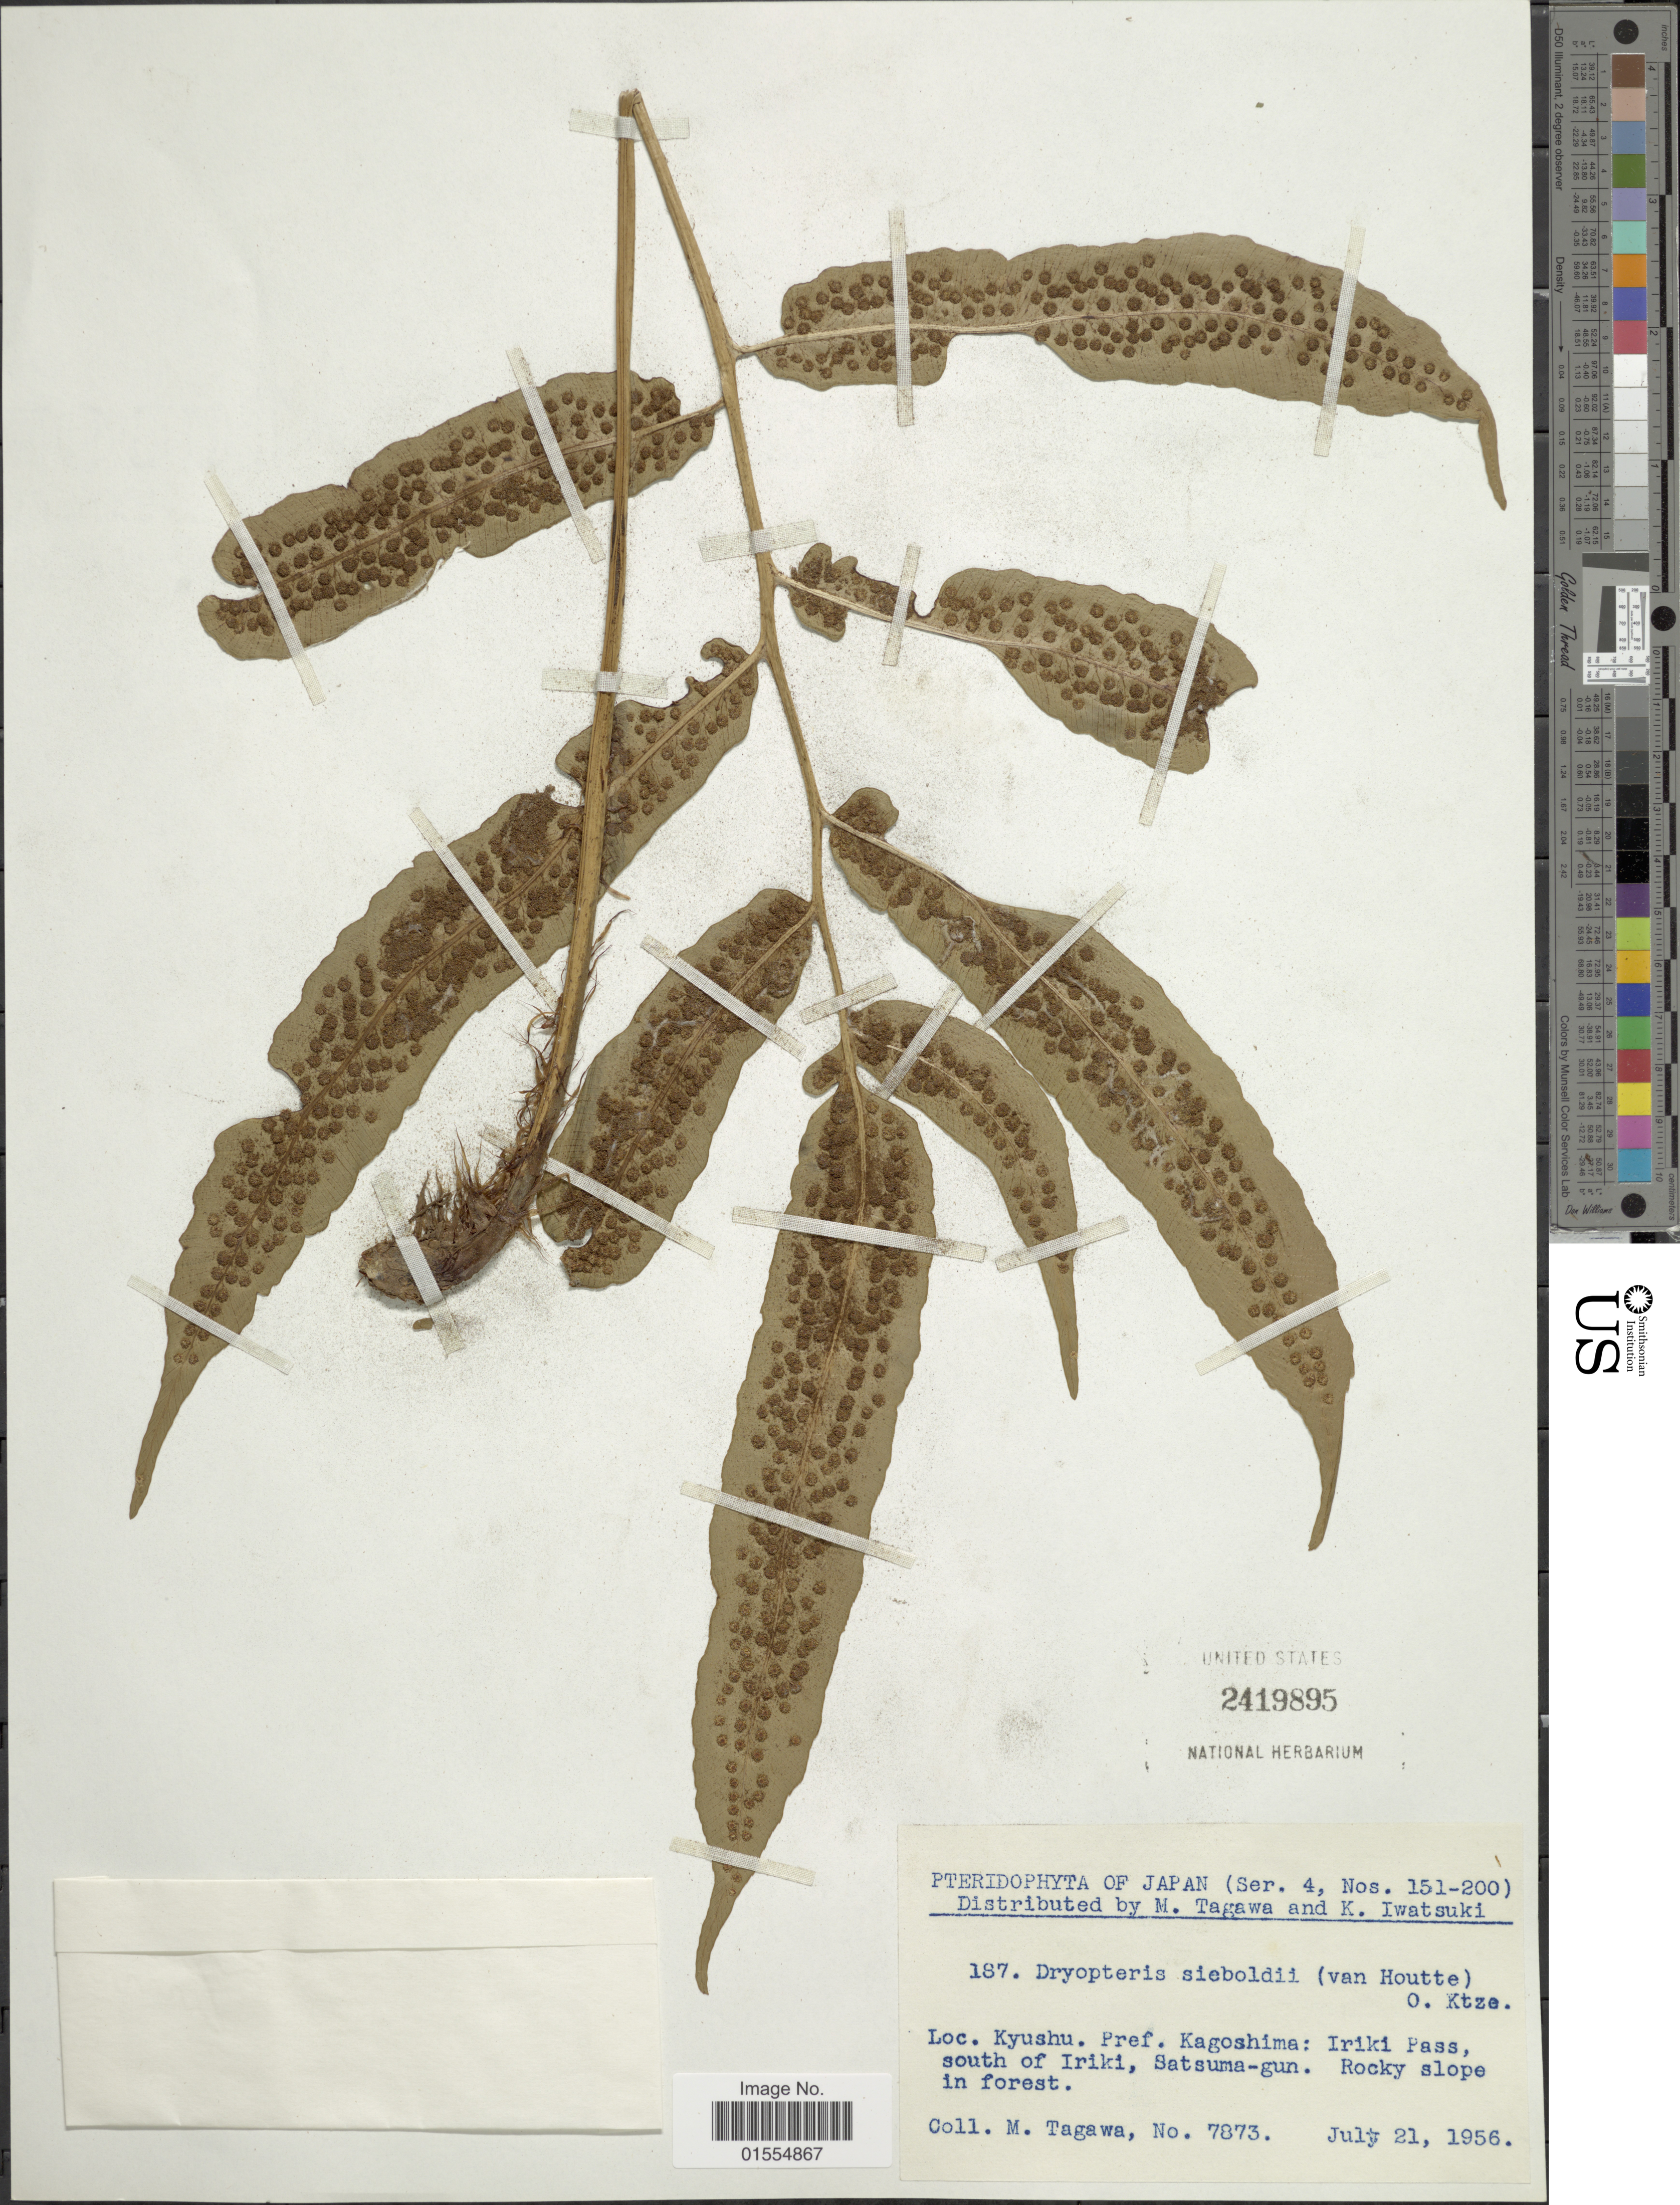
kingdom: Plantae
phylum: Tracheophyta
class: Polypodiopsida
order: Polypodiales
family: Dryopteridaceae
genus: Dryopteris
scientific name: Dryopteris sieboldii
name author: (T. Moore) Kuntze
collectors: M. Tagawa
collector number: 7873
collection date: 1956-07-21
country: Japan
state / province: Kagosima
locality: Kyushu. Pref. Kagoshima: Iriki Pass, South of Iriki, Satsuma-gun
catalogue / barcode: US 2419895